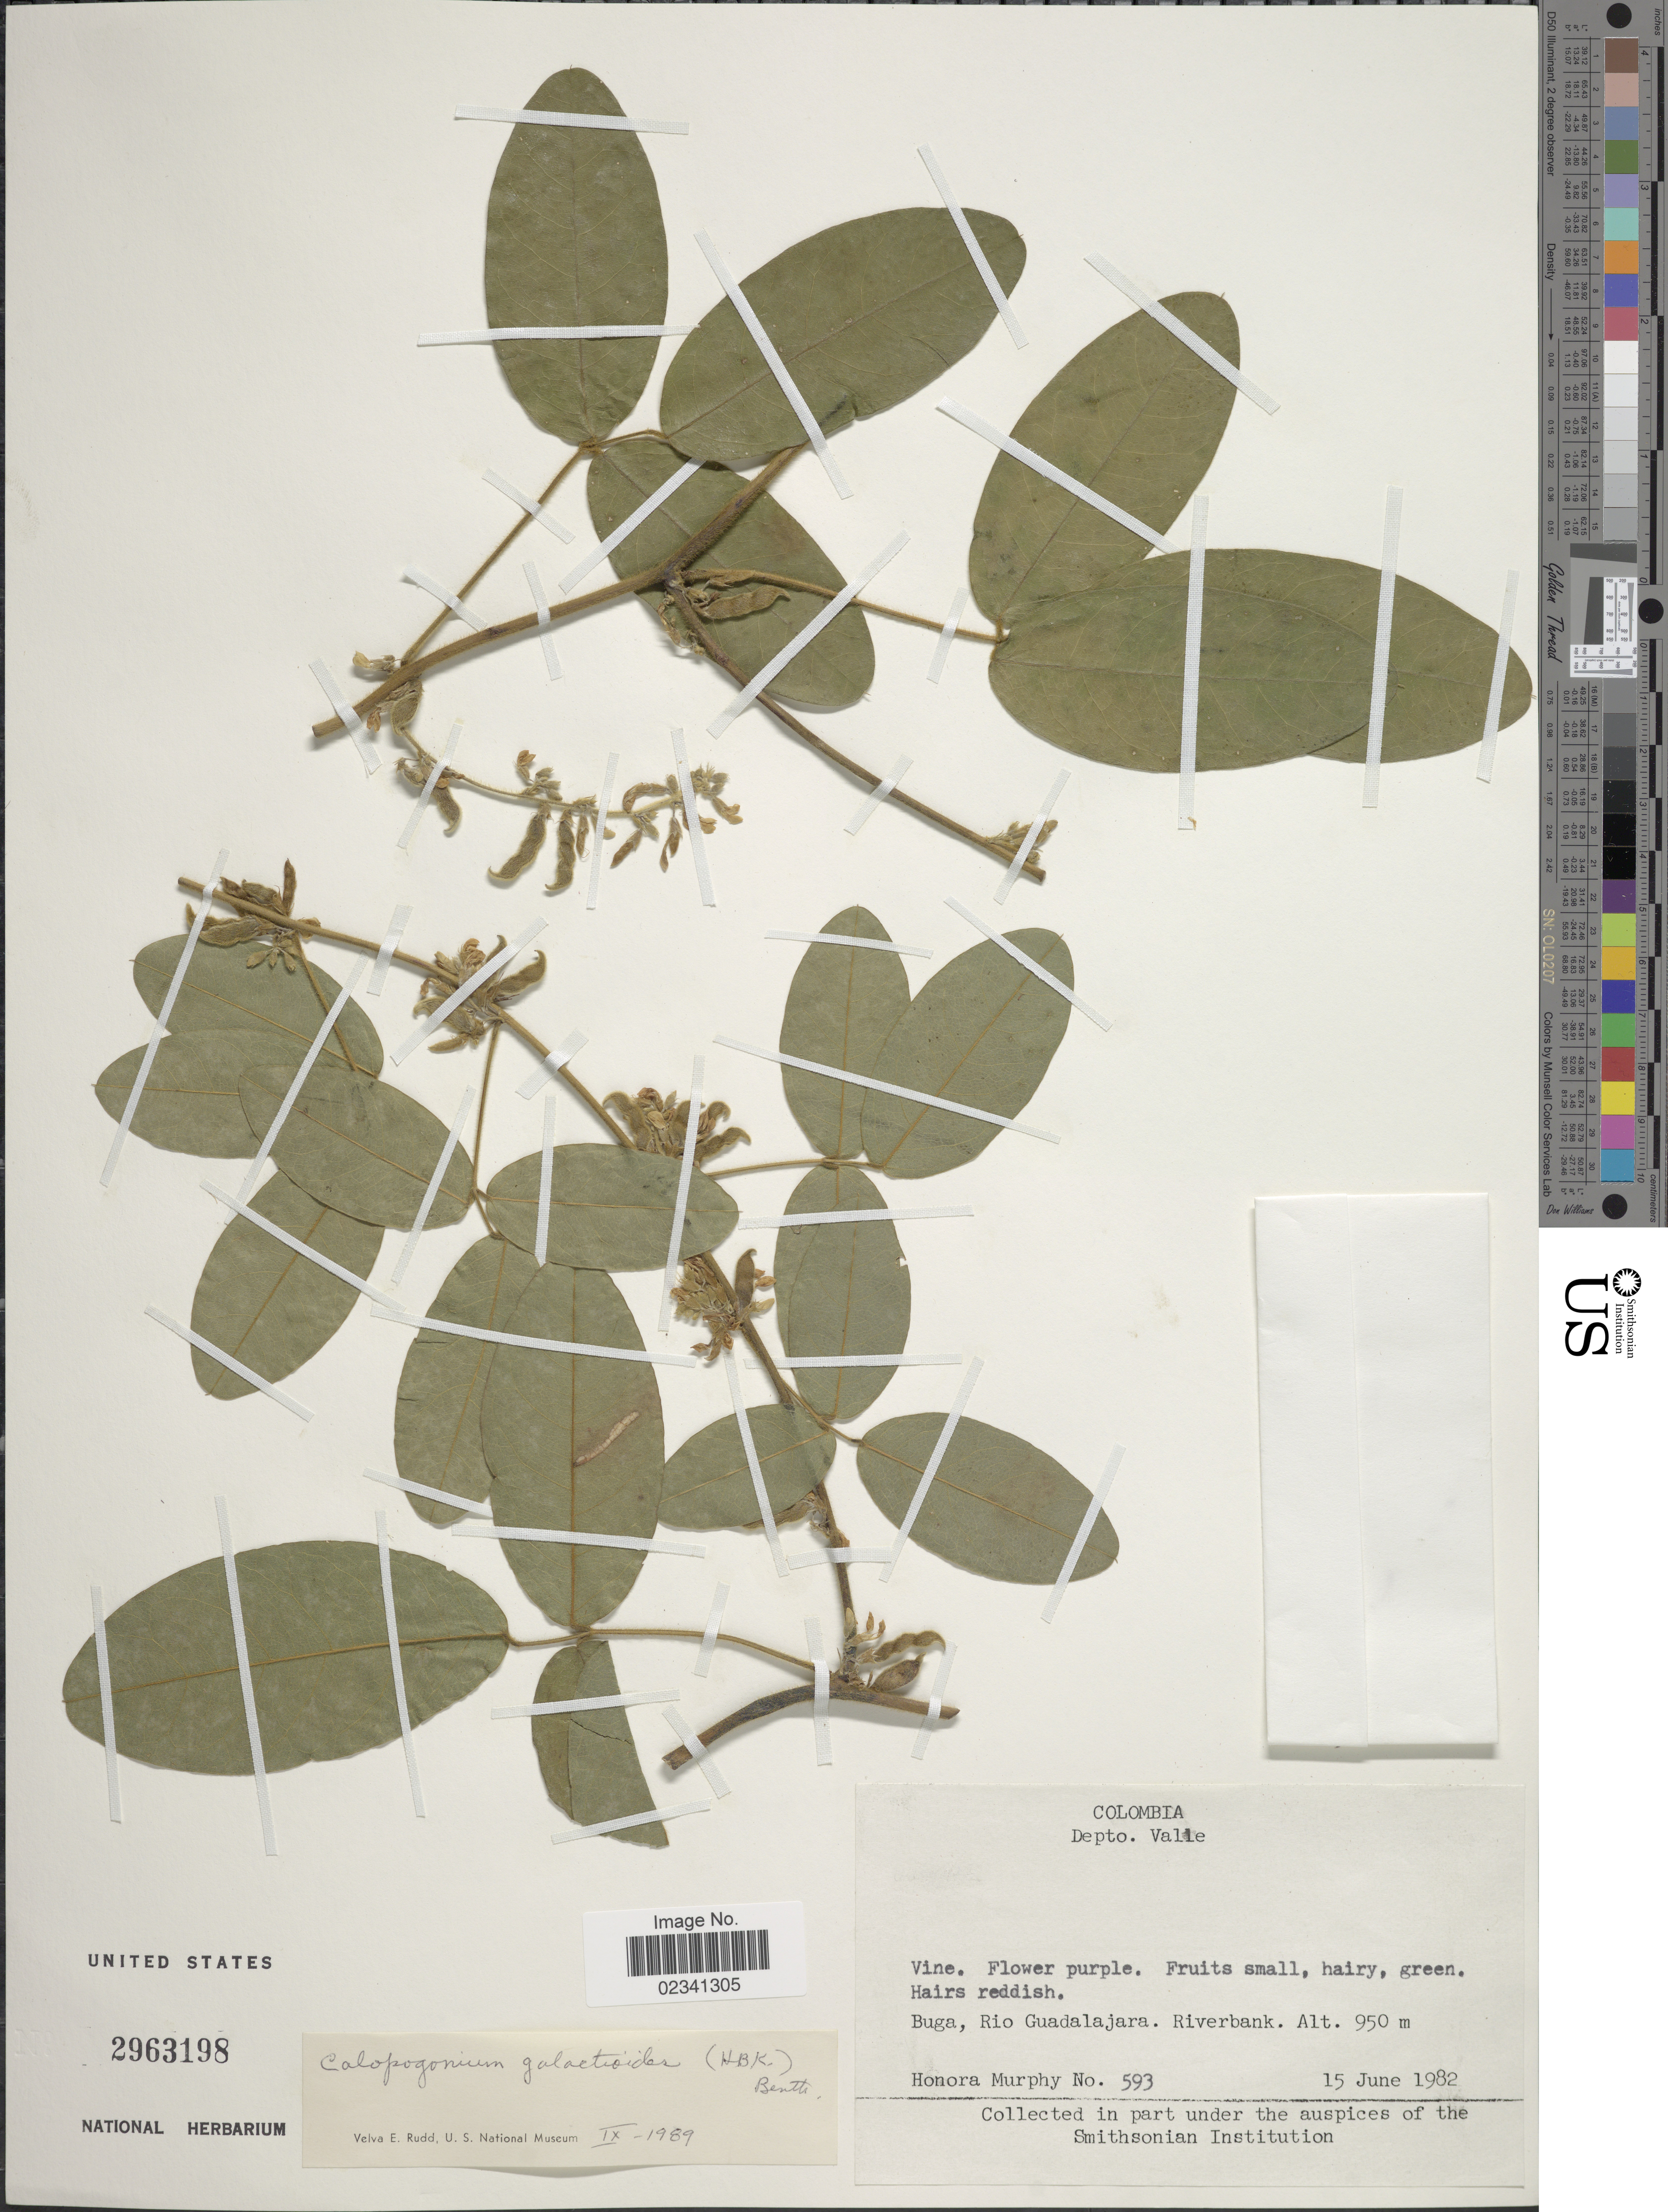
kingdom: Plantae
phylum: Tracheophyta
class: Magnoliopsida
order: Fabales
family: Fabaceae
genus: Calopogonium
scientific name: Calopogonium galactioides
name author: (Kunth) Hemsl.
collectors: H. Murphy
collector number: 593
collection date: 1982-06-15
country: Colombia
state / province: Valle del Cauca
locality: Depto. Valle, Buga, Rio Guadalajara, Riverbank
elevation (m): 950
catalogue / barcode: US 2963198